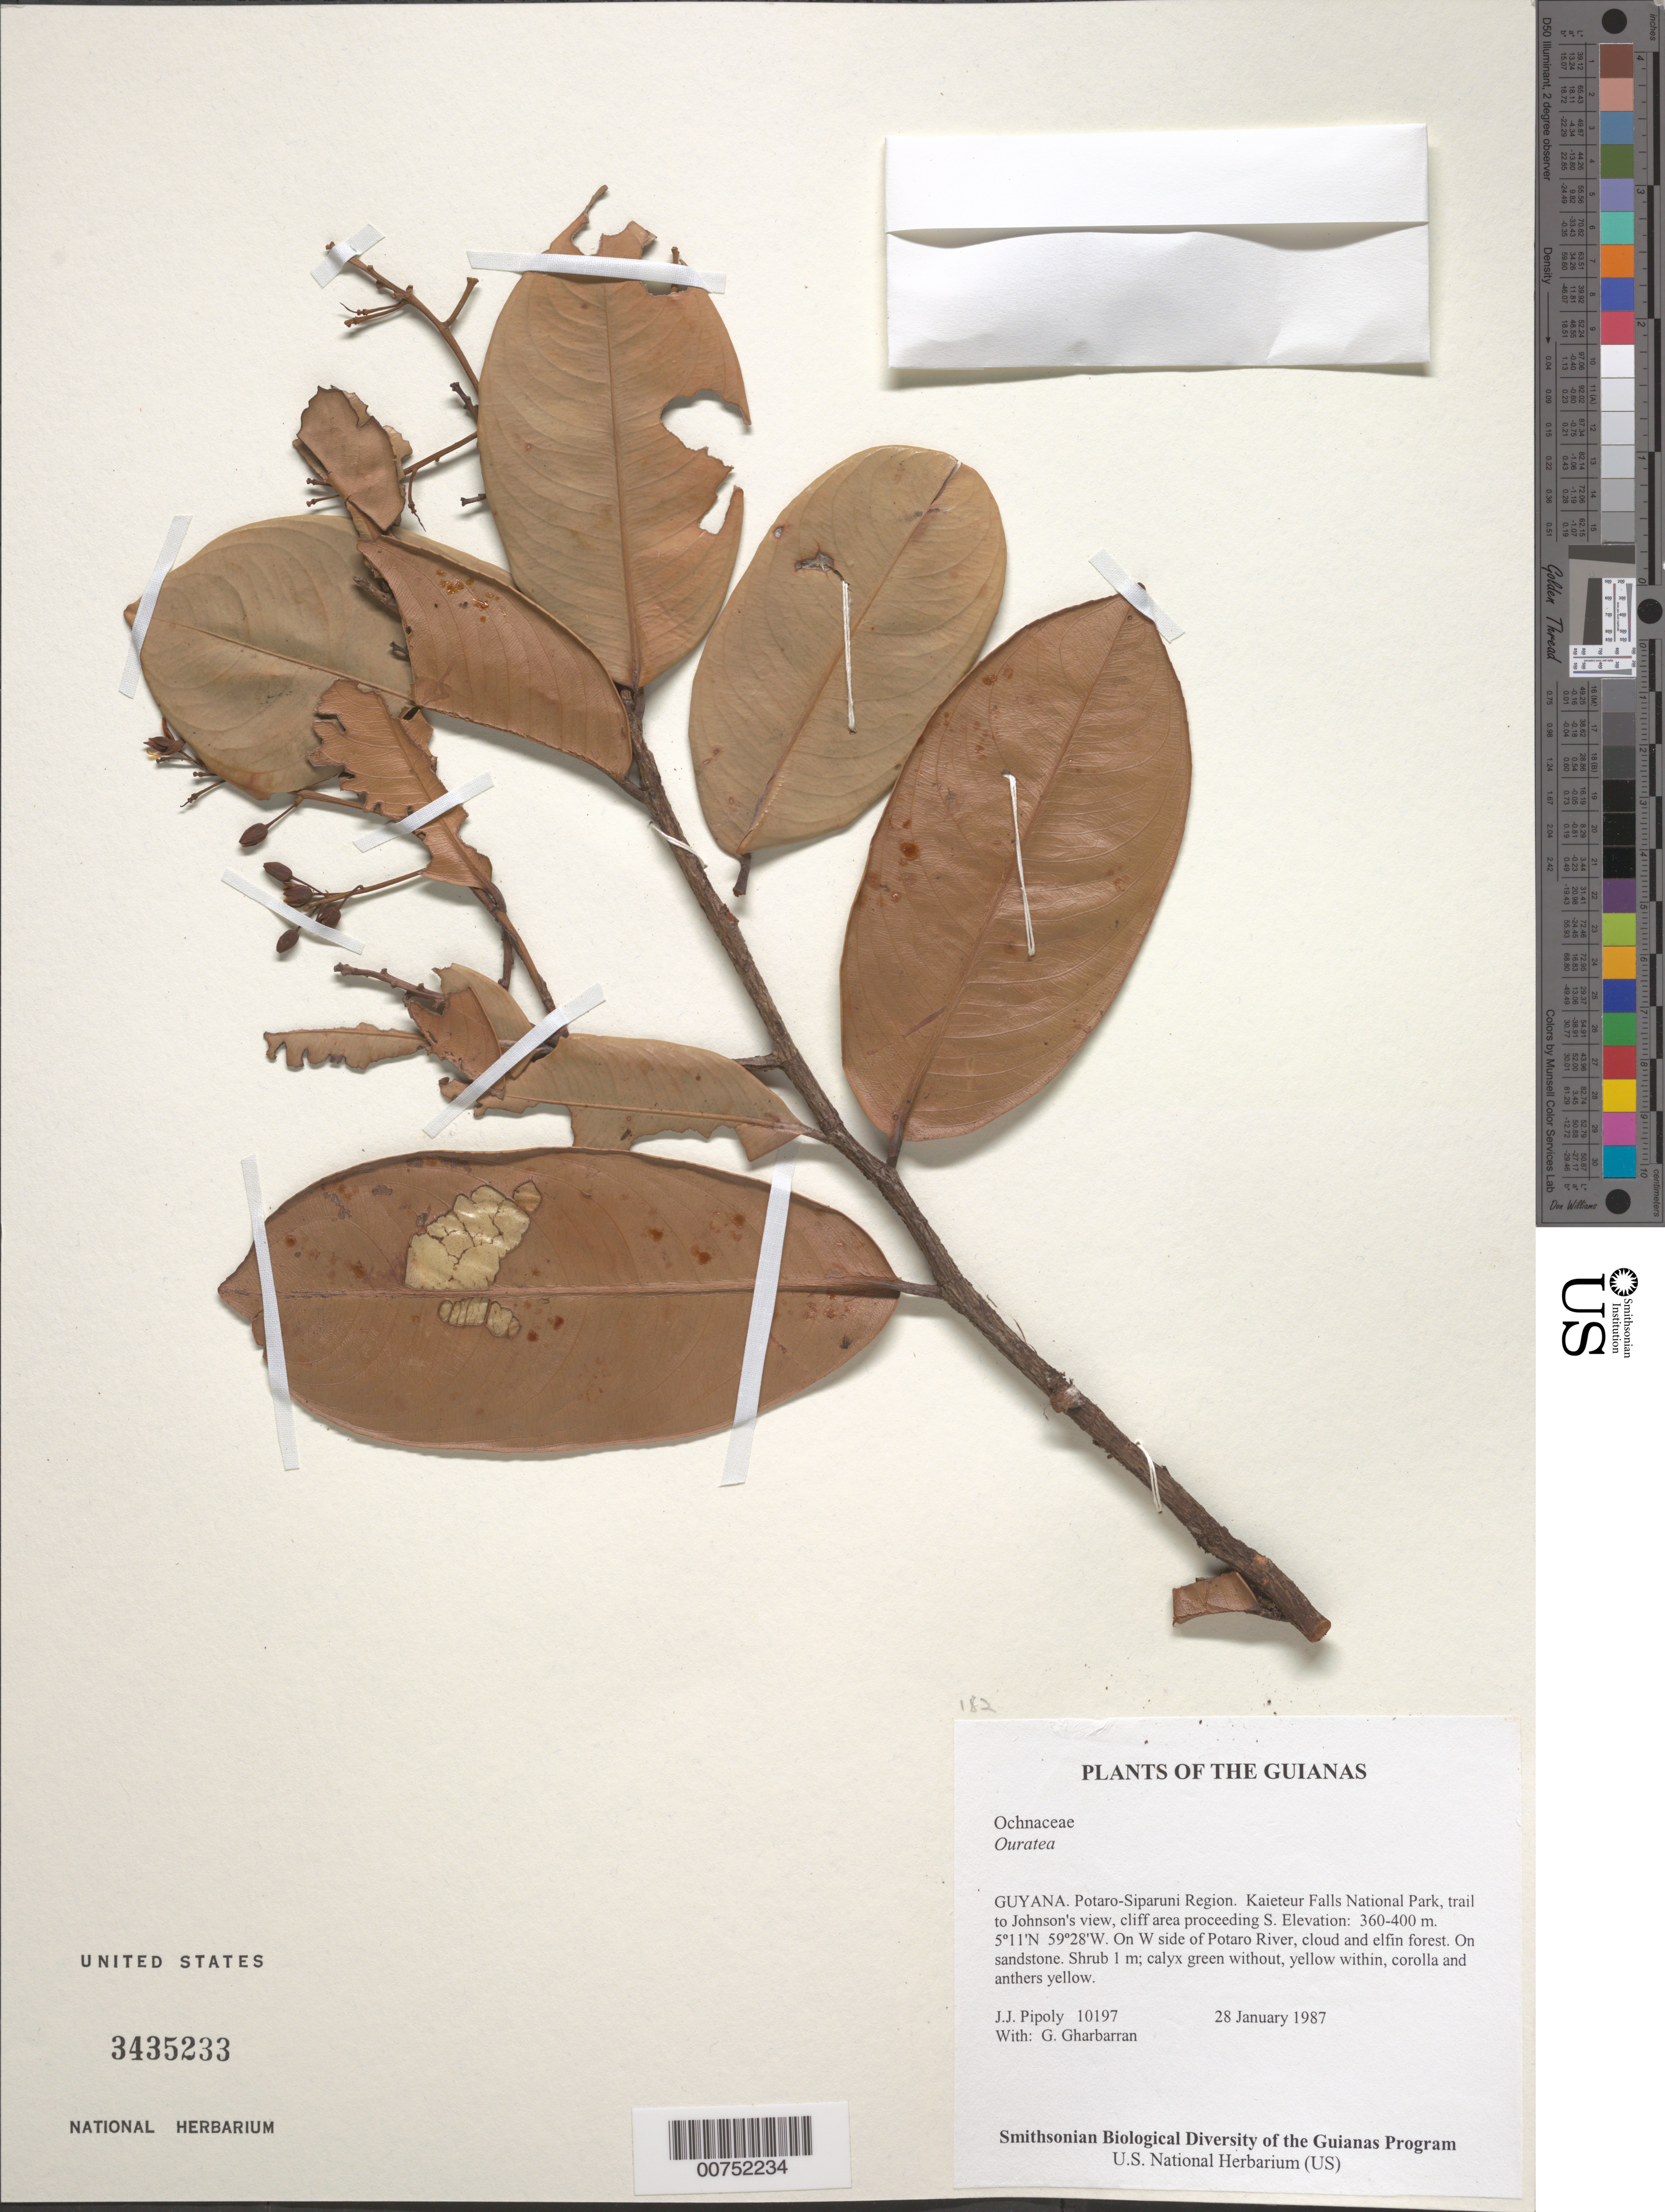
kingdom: Plantae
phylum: Tracheophyta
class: Magnoliopsida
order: Malpighiales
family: Ochnaceae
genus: Ouratea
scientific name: Ouratea sp.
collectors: J. J. Pipoly & G. Gharbarran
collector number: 10197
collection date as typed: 28 January 1987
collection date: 1987-01-28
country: Guyana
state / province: Potaro-Siparuni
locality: Kaieteur Falls National Park, trail to Johnson's view, cliff area proceeding S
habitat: On W side of Potaro River, cloud and elfin forest. On sandstone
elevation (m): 360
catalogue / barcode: US 3435233